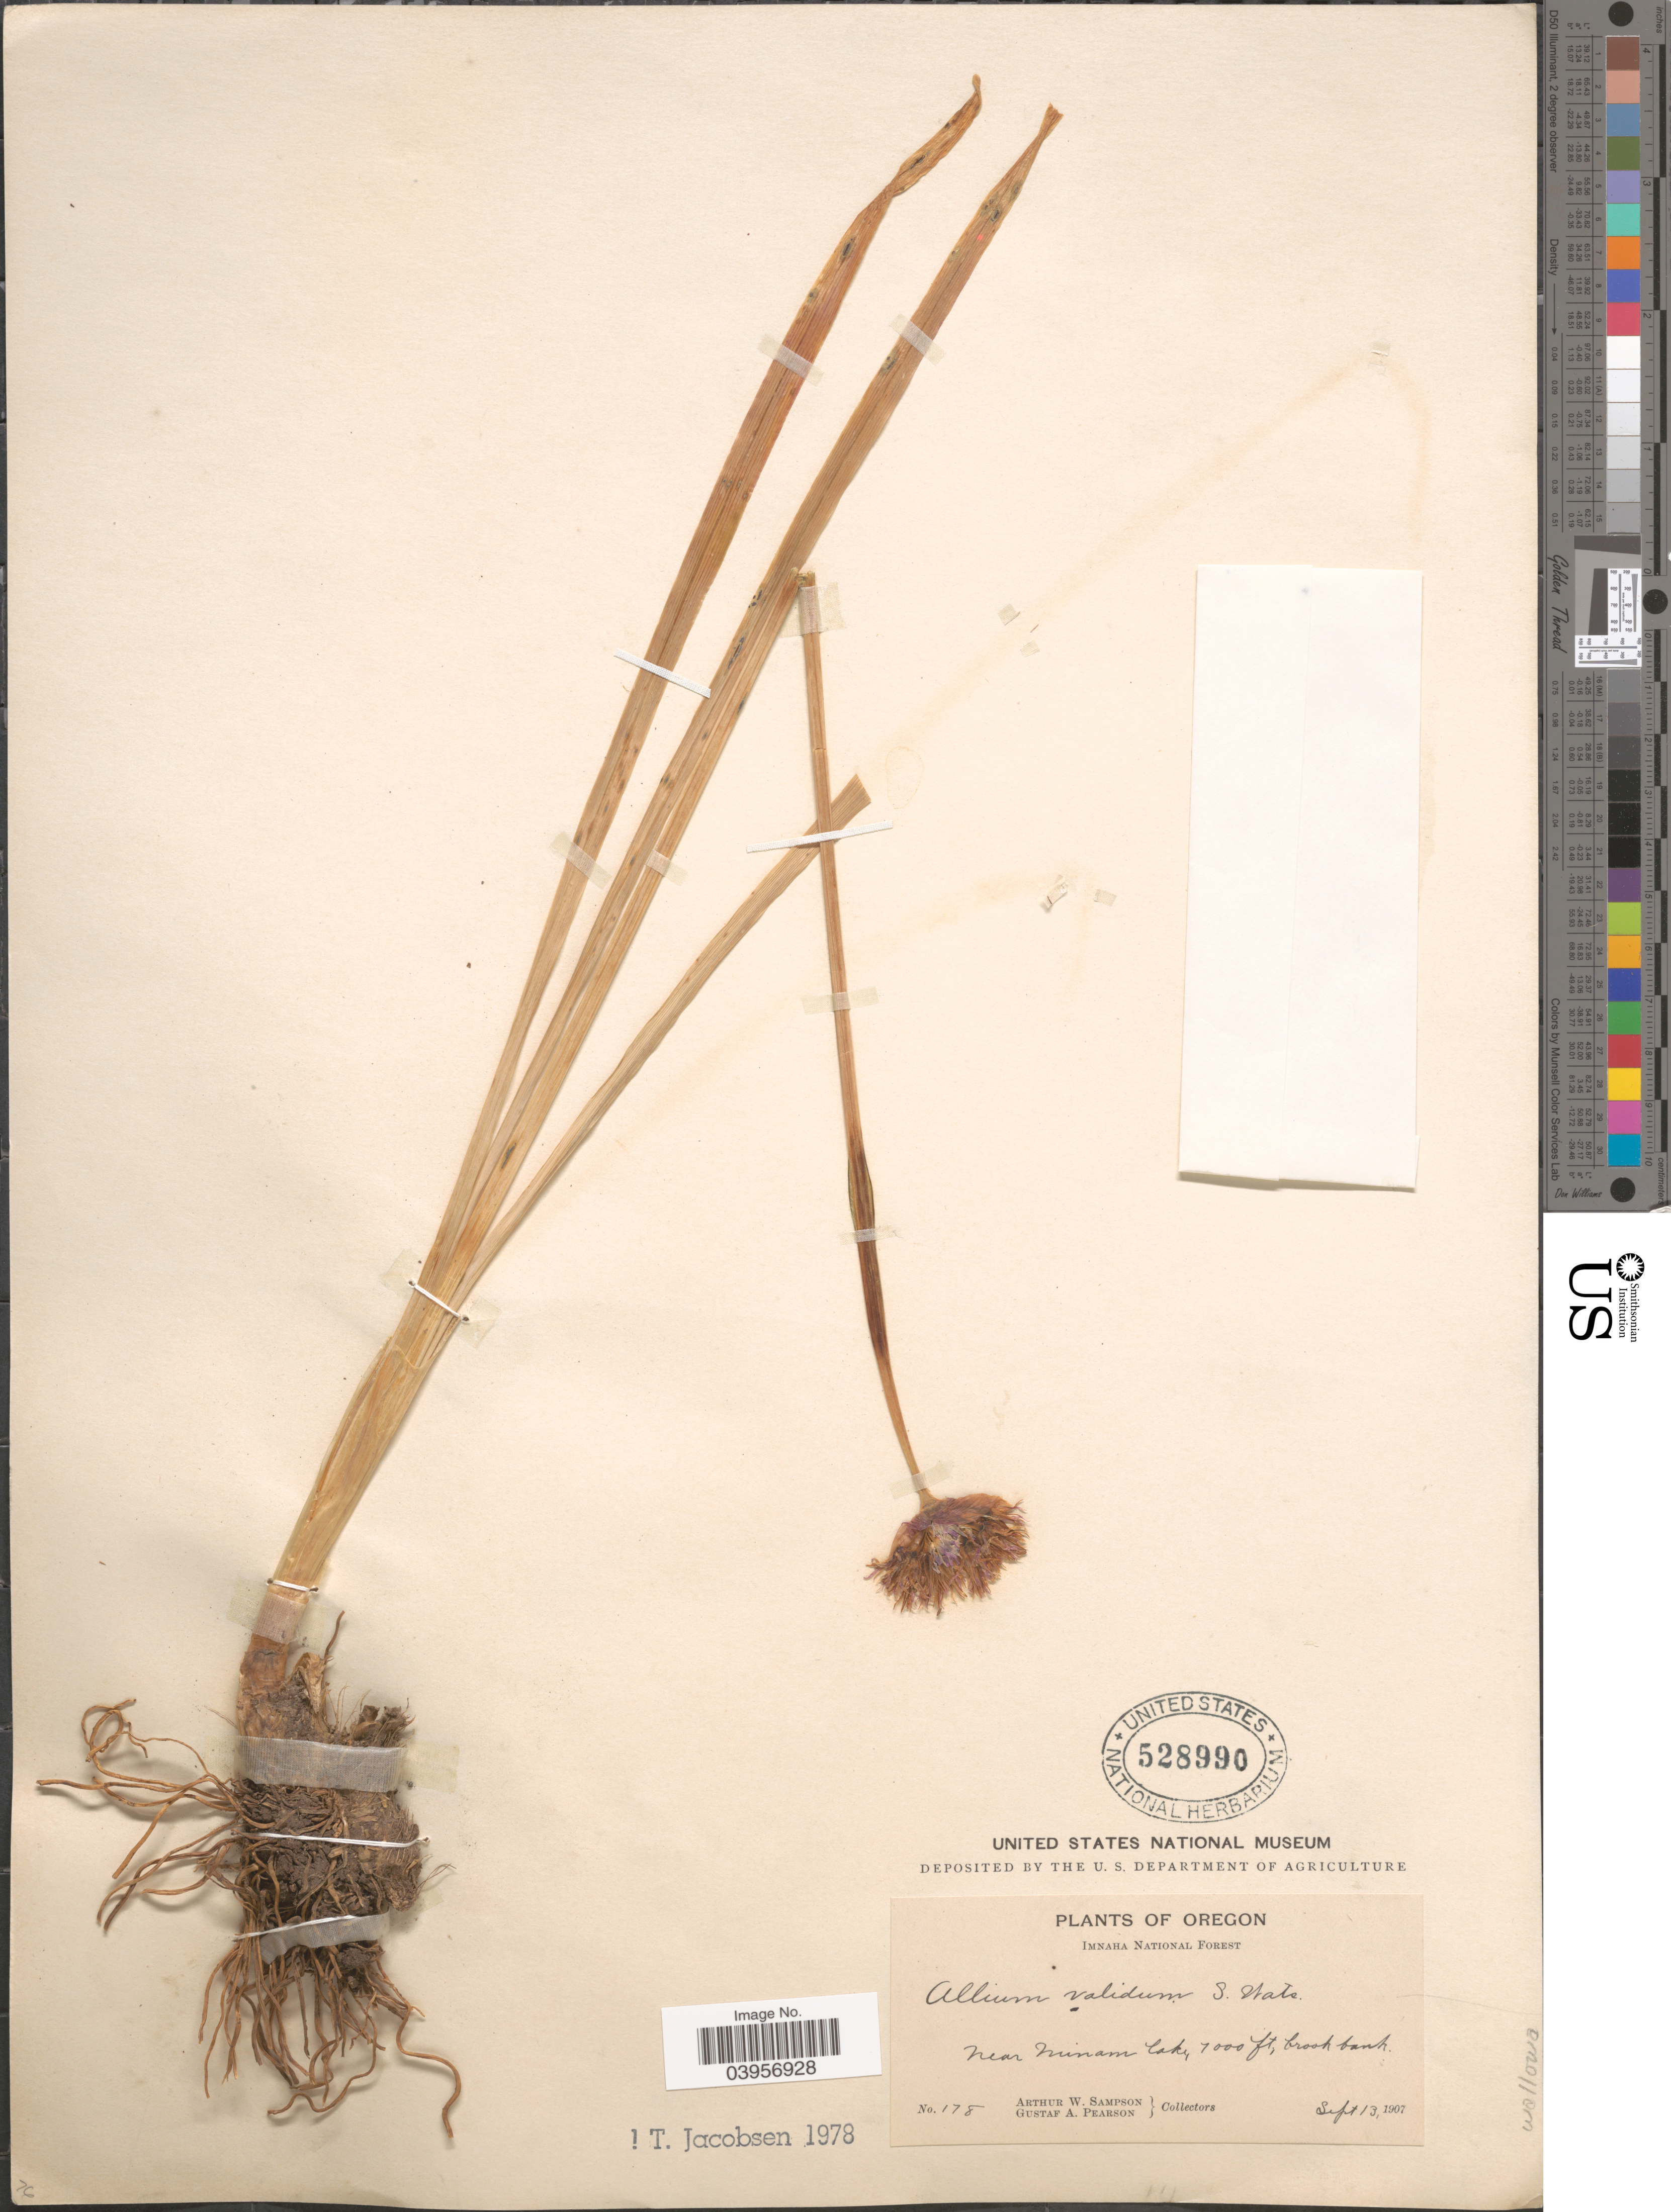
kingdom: Plantae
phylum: Tracheophyta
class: Liliopsida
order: Asparagales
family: Amaryllidaceae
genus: Allium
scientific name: Allium validum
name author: S. Watson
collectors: A. Sampson & G. Pearson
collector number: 178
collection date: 1907-09-13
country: United States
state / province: Oregon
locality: Imnaha National Forest. Near Minam Lake. Wallowa.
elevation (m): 2134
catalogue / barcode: US 528990